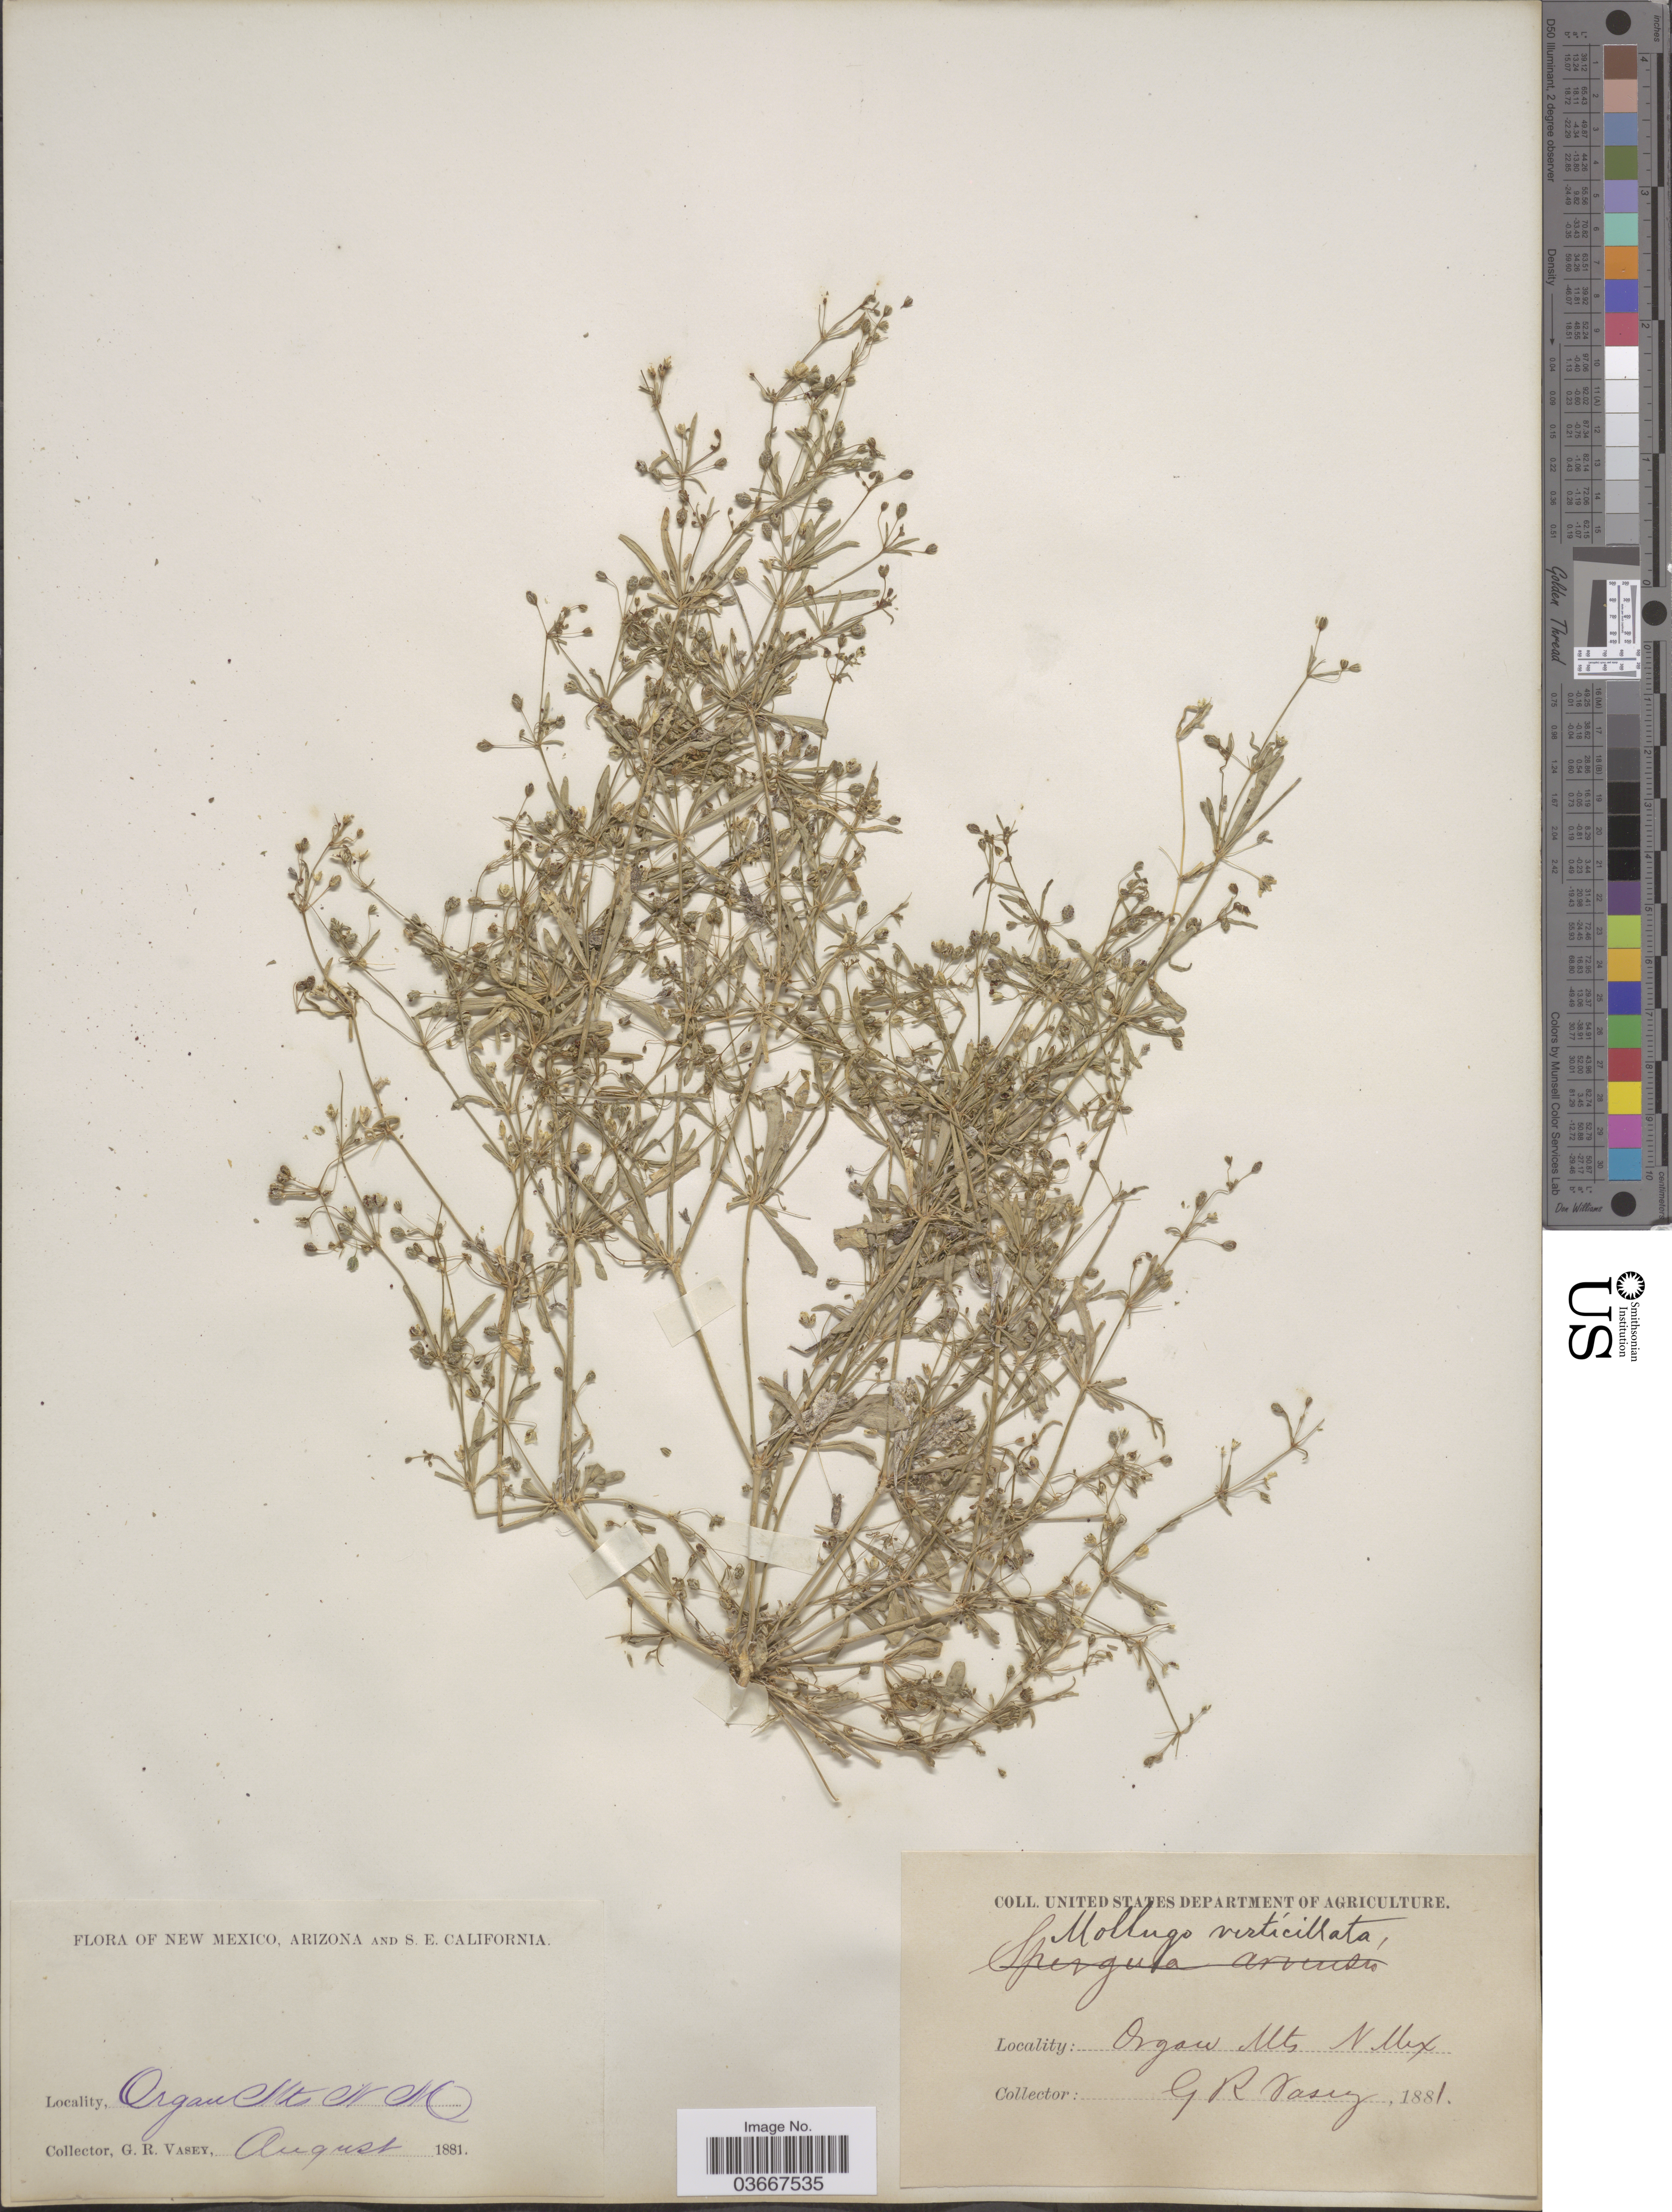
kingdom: Plantae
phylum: Tracheophyta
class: Magnoliopsida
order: Caryophyllales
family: Molluginaceae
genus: Mollugo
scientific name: Mollugo verticillata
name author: L.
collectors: G. R. Vasey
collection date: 1881-08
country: United States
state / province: New Mexico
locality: Organ Mts.